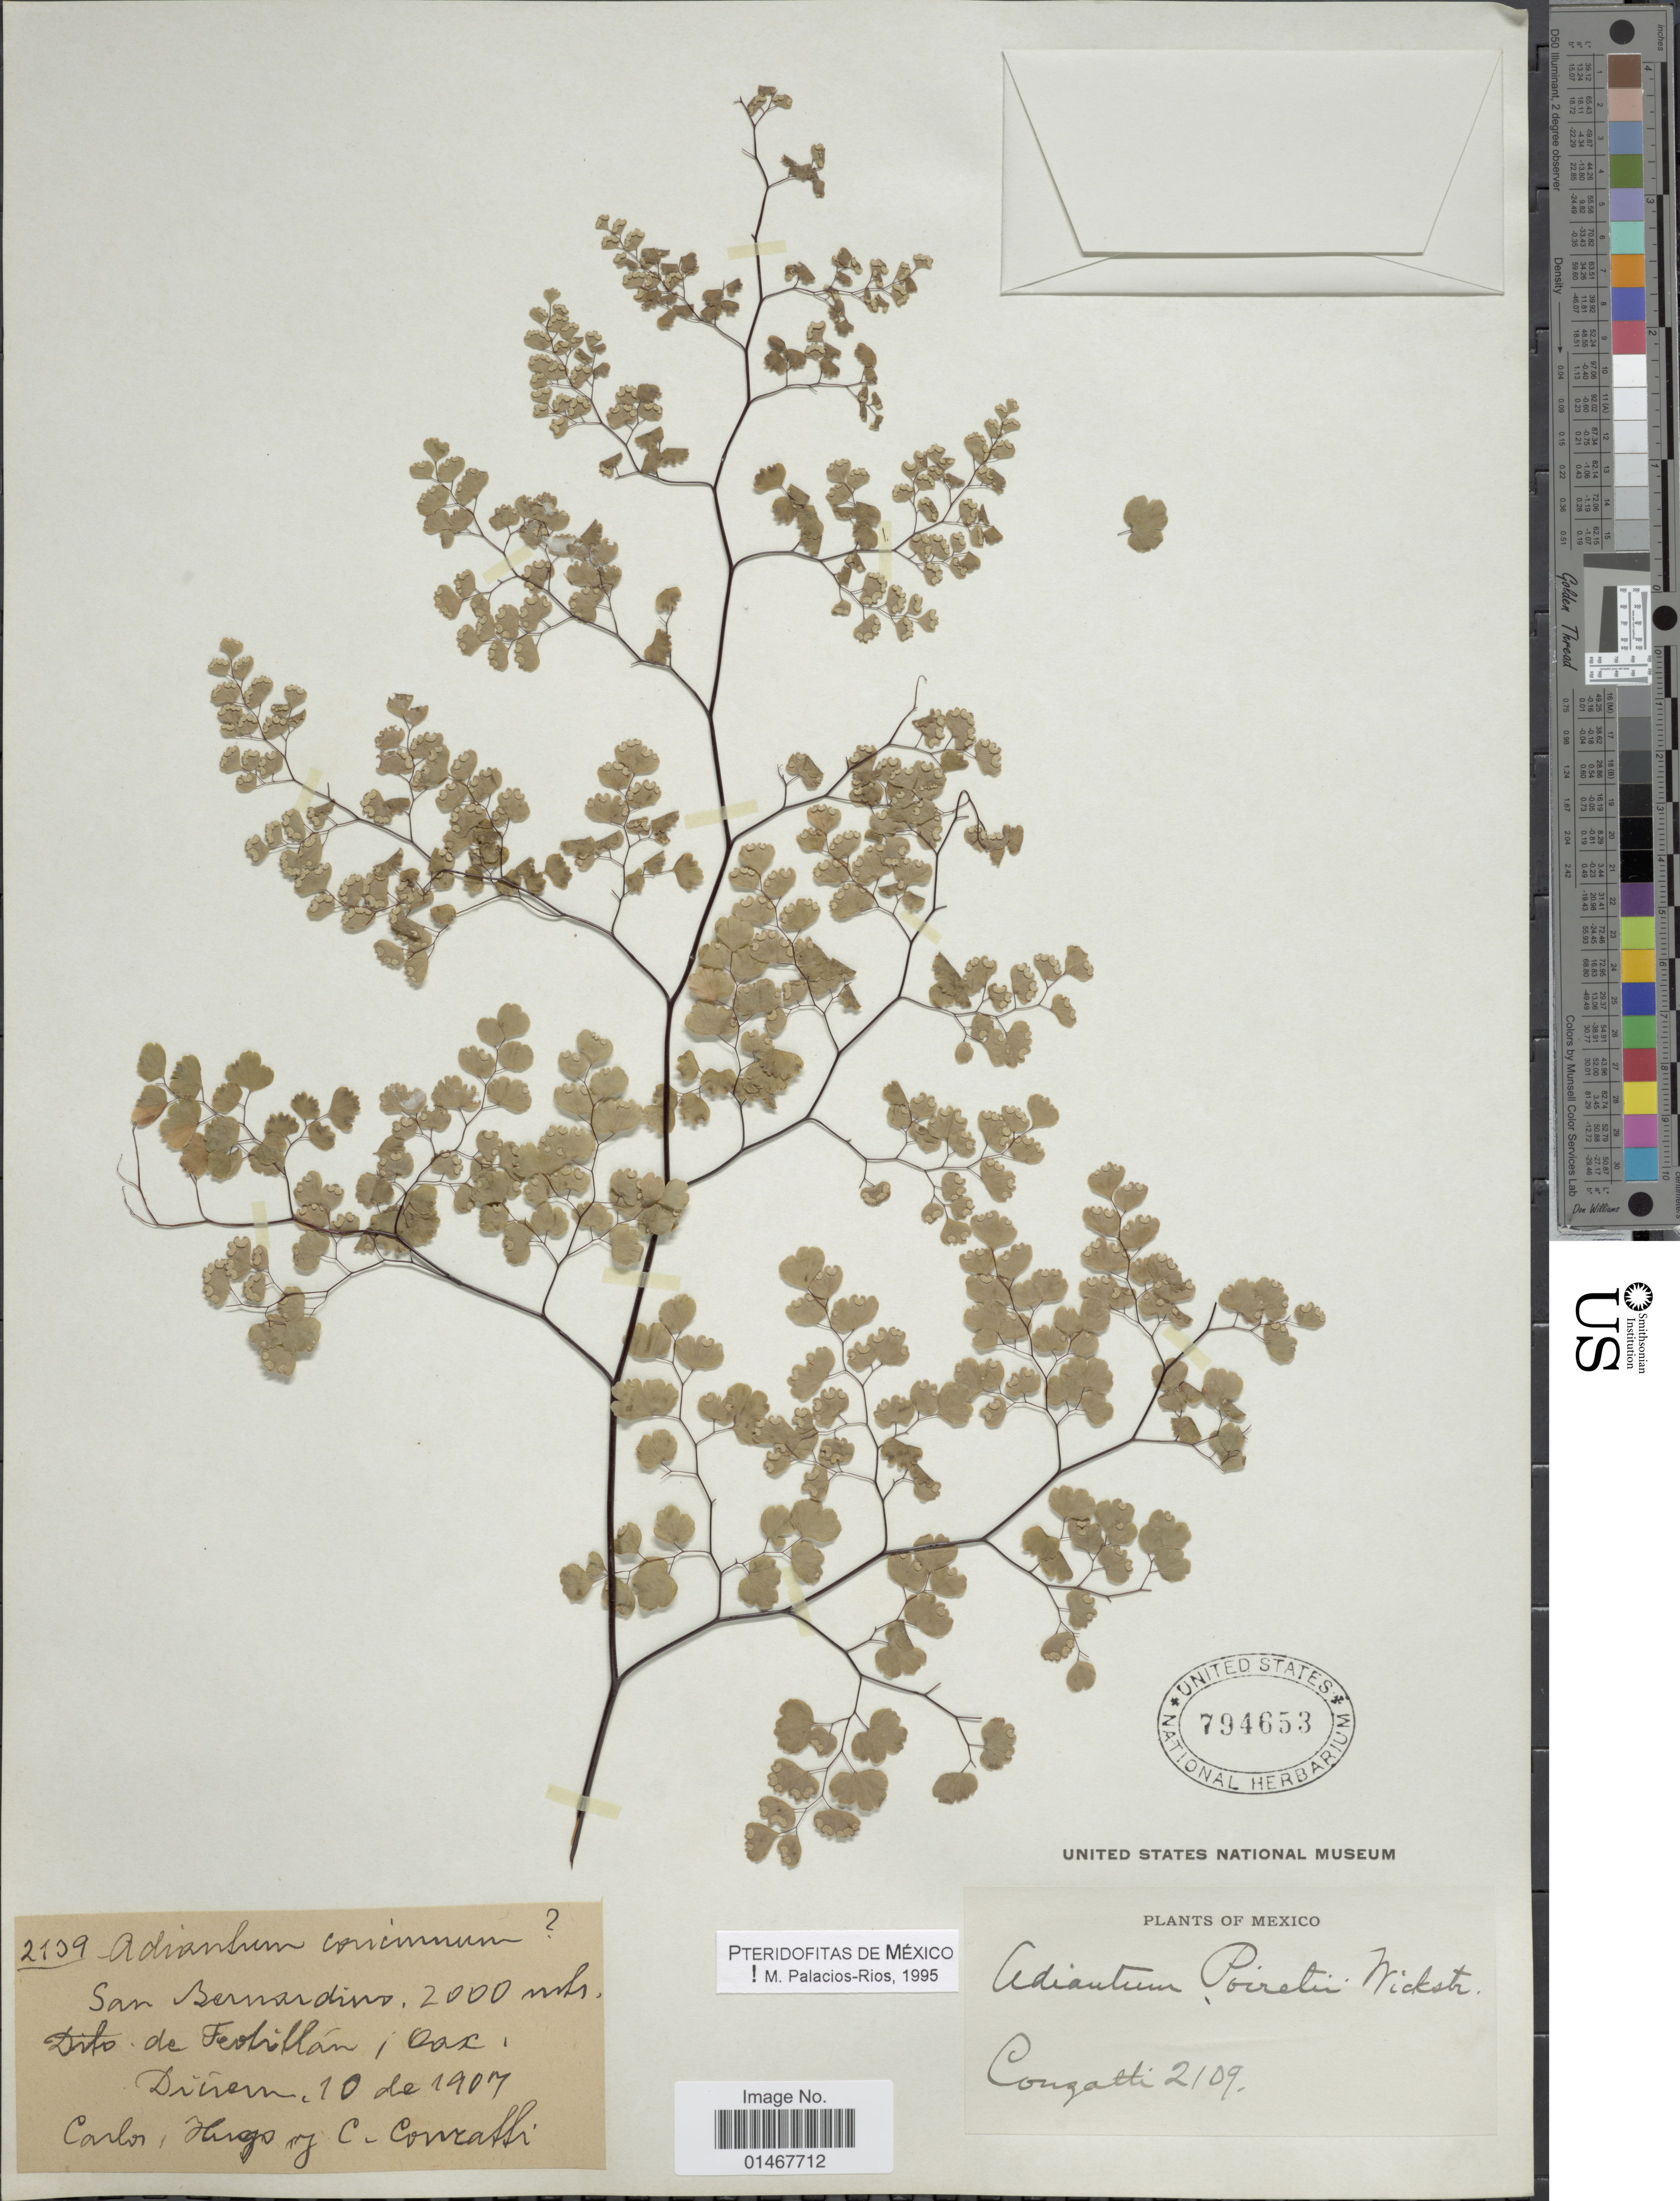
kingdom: Plantae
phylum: Tracheophyta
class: Polypodiopsida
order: Polypodiales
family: Pteridaceae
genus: Adiantum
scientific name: Adiantum poiretii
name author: Wikstr.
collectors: H. Conzatti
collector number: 2139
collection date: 1907-12-10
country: Mexico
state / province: Oaxaca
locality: San Bernardino, Disto de Teotitlan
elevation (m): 2000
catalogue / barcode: US 794653